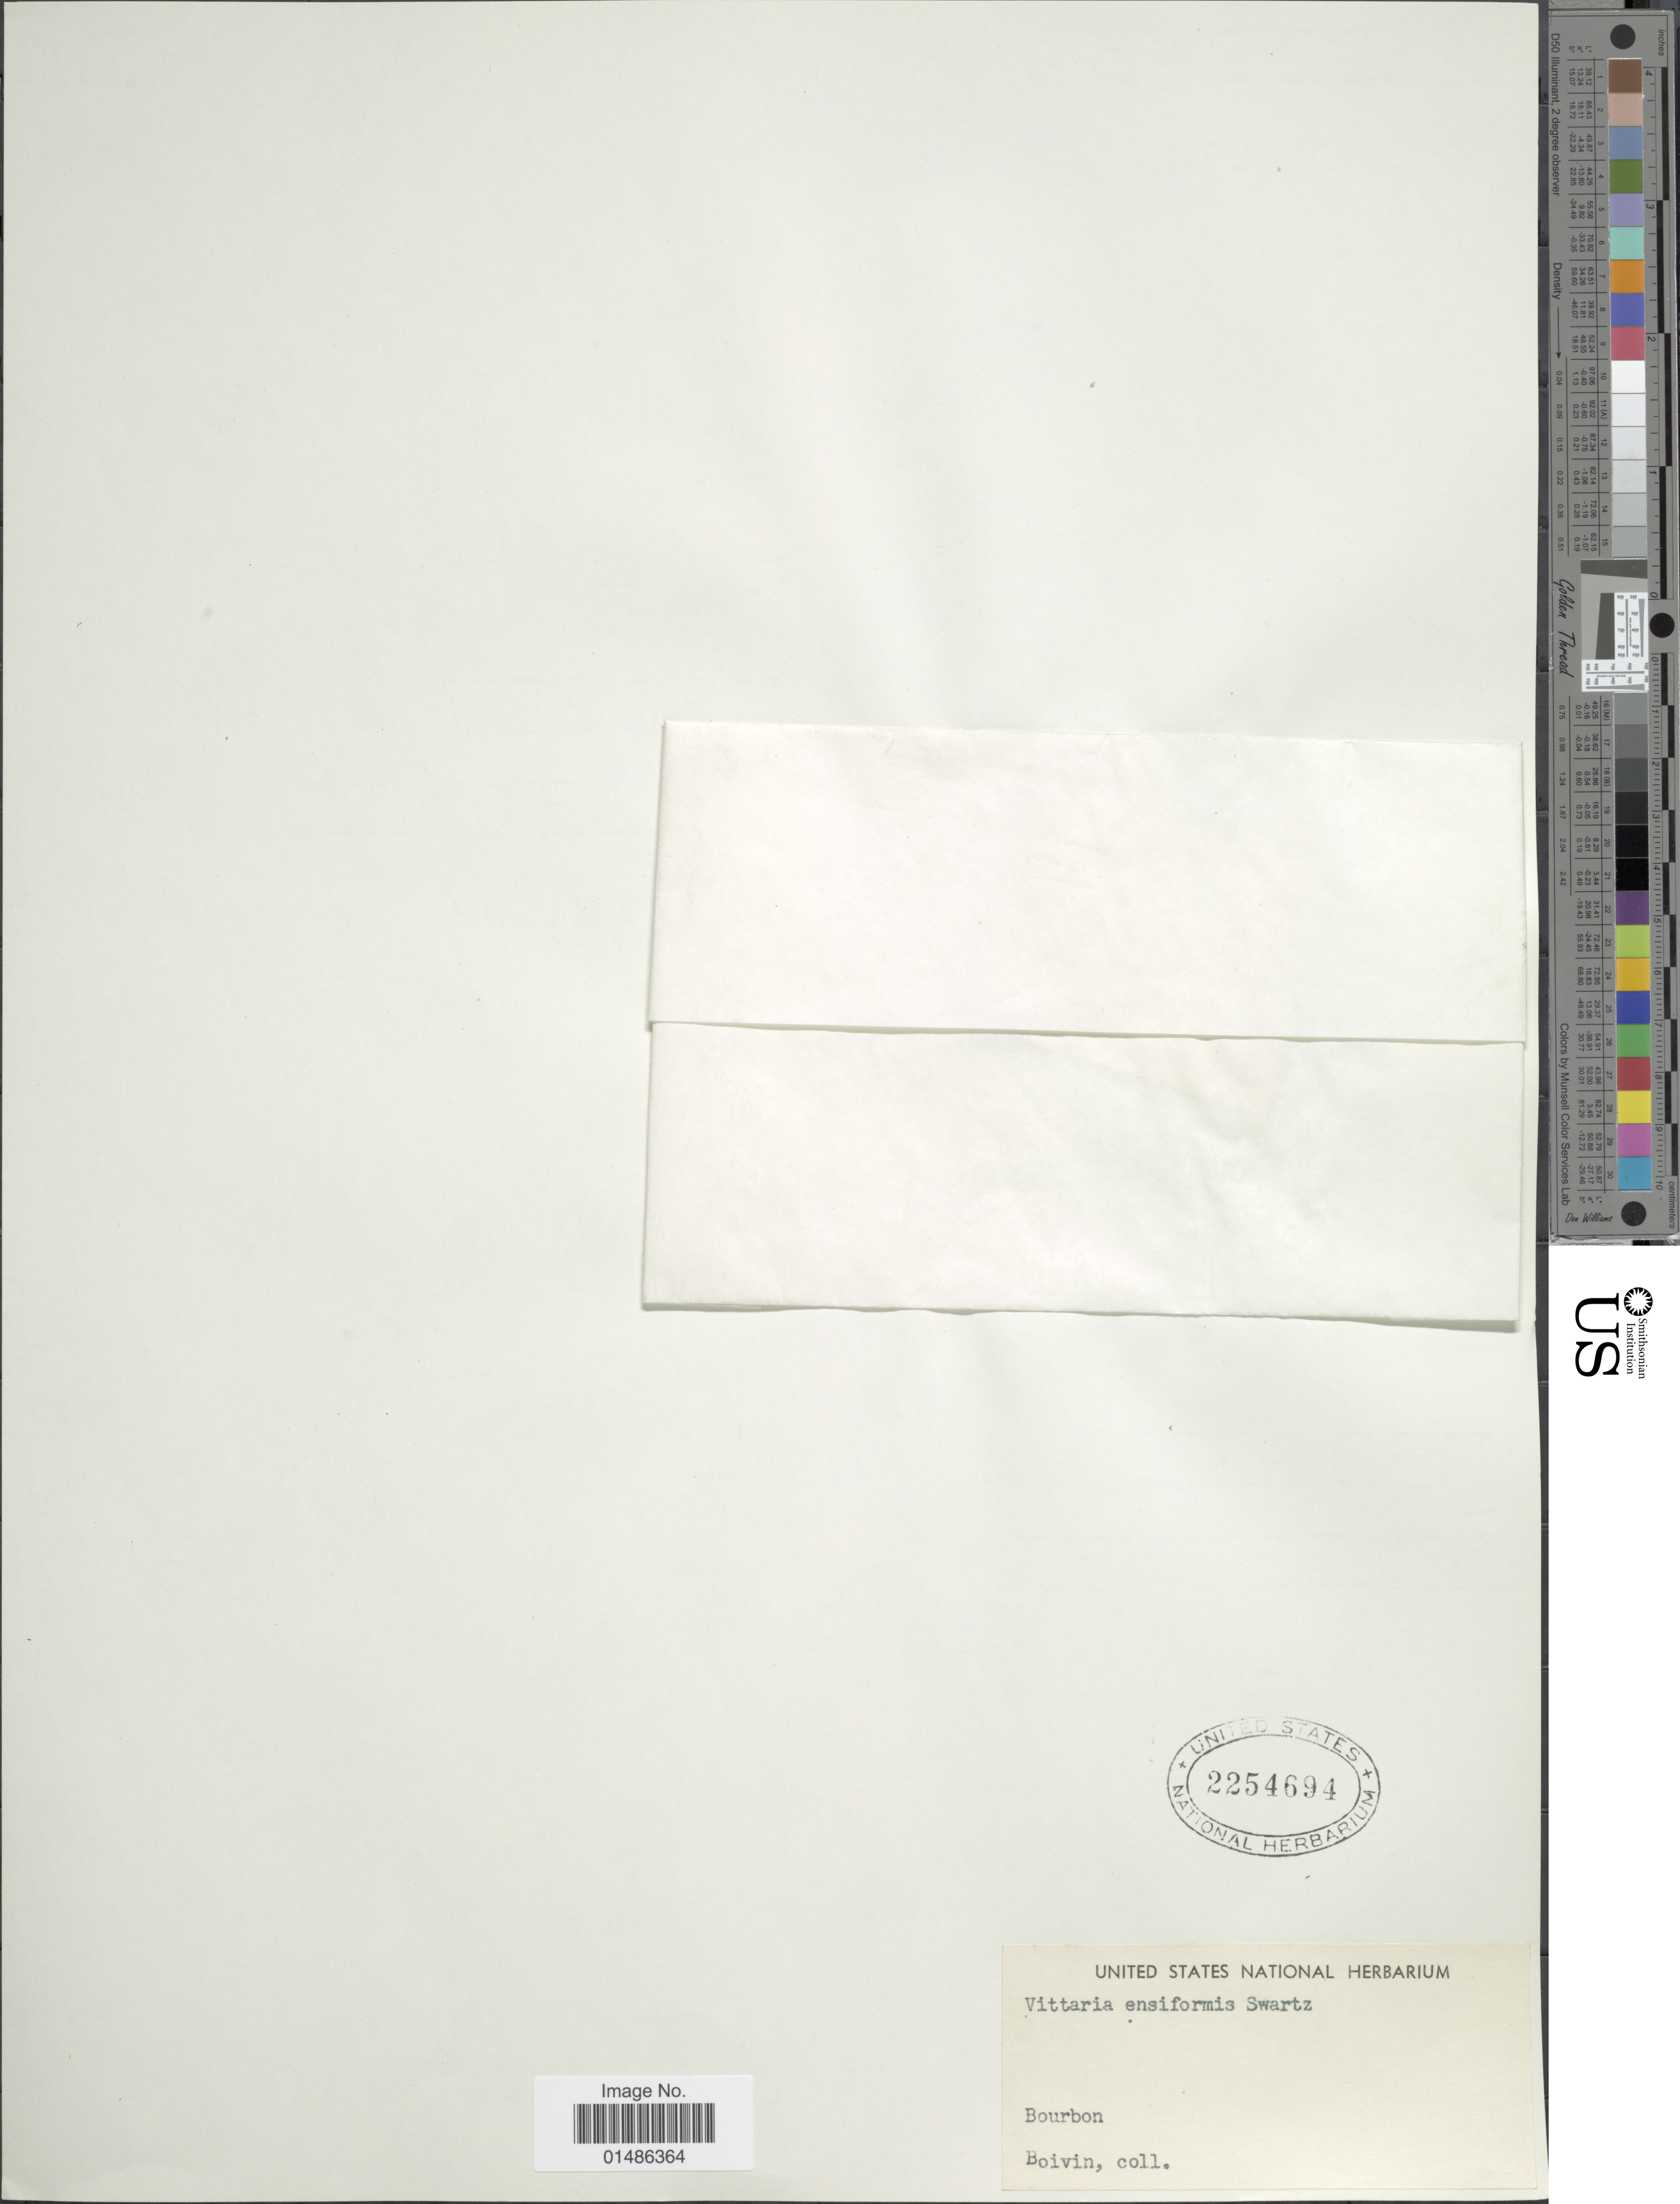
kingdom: Plantae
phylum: Tracheophyta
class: Polypodiopsida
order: Polypodiales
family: Pteridaceae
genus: Haplopteris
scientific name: Haplopteris ensiformis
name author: (Sw.) E.H. Crane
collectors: -- Boivin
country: Reunion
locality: Bourbon.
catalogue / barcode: US 2254694